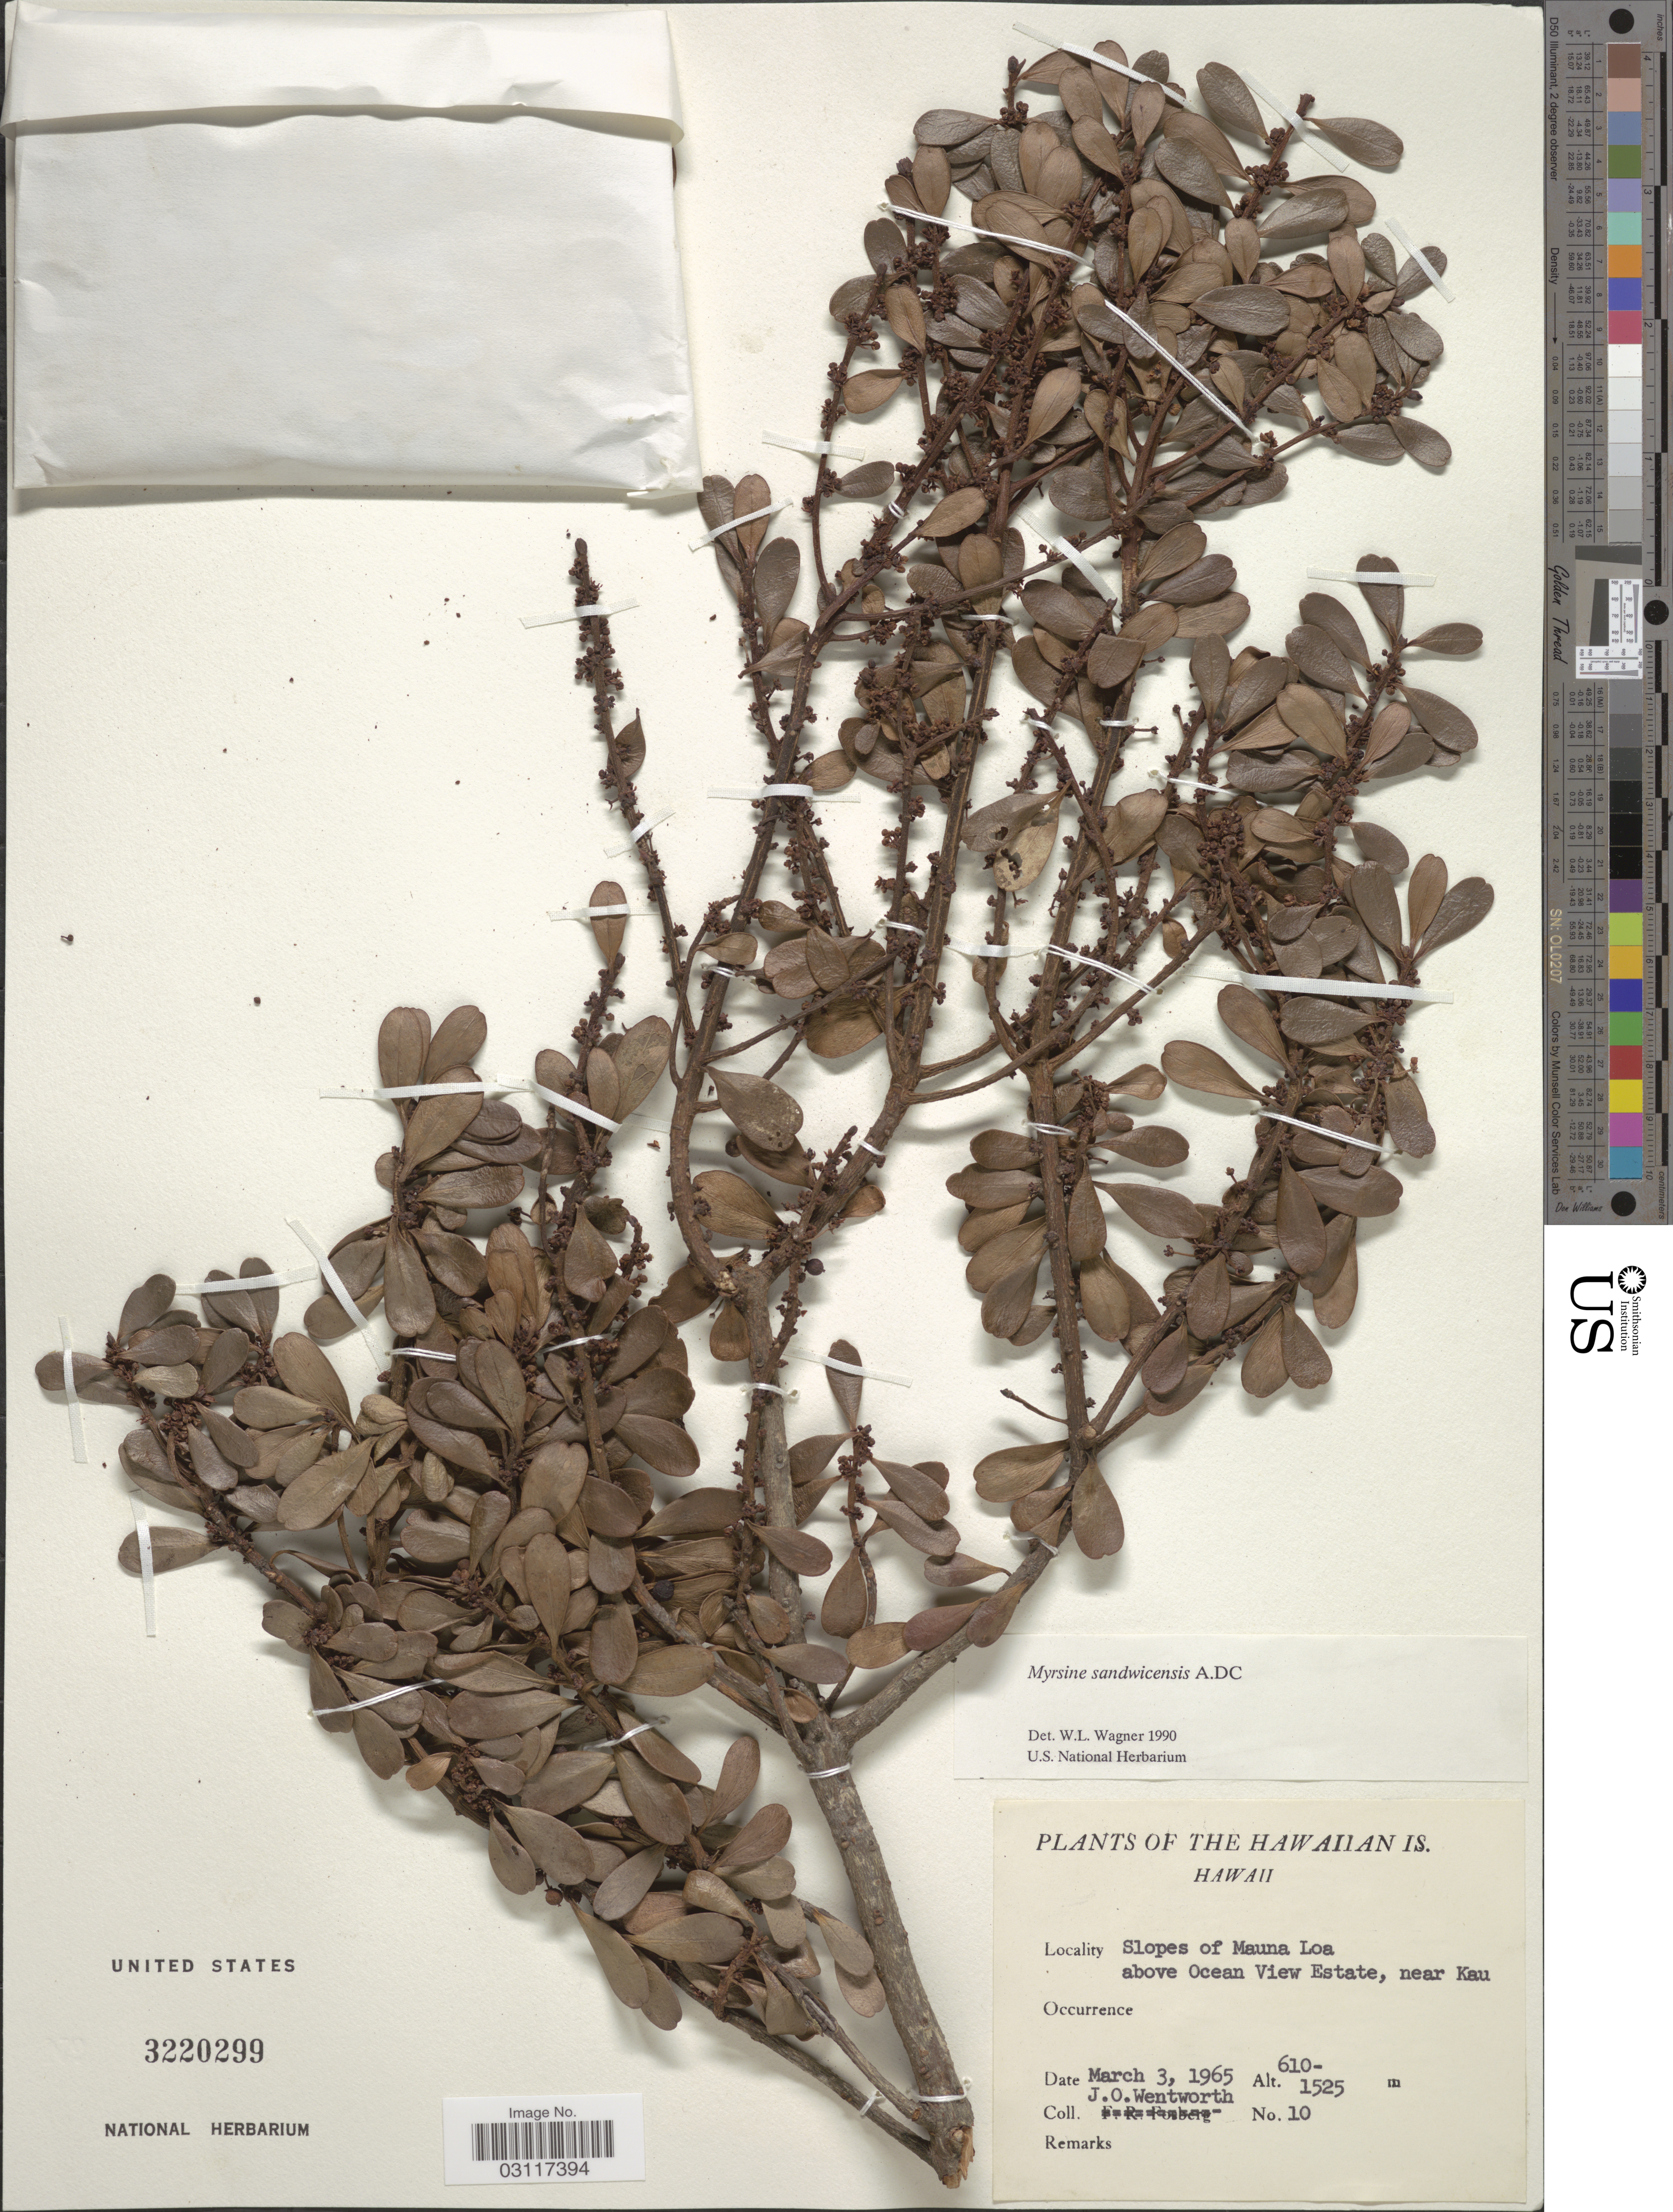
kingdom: Plantae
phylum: Tracheophyta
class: Magnoliopsida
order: Ericales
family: Primulaceae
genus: Myrsine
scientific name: Myrsine sandwicensis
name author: A. DC.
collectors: J. Wentworth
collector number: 10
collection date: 1965-03-03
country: United States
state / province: Hawaii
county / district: Hawaii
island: Hawaii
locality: The Hawaiian Is., Slopes of Mauna Loa, above Ocean View Estate, near Kau.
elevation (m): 610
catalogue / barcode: US 3220299